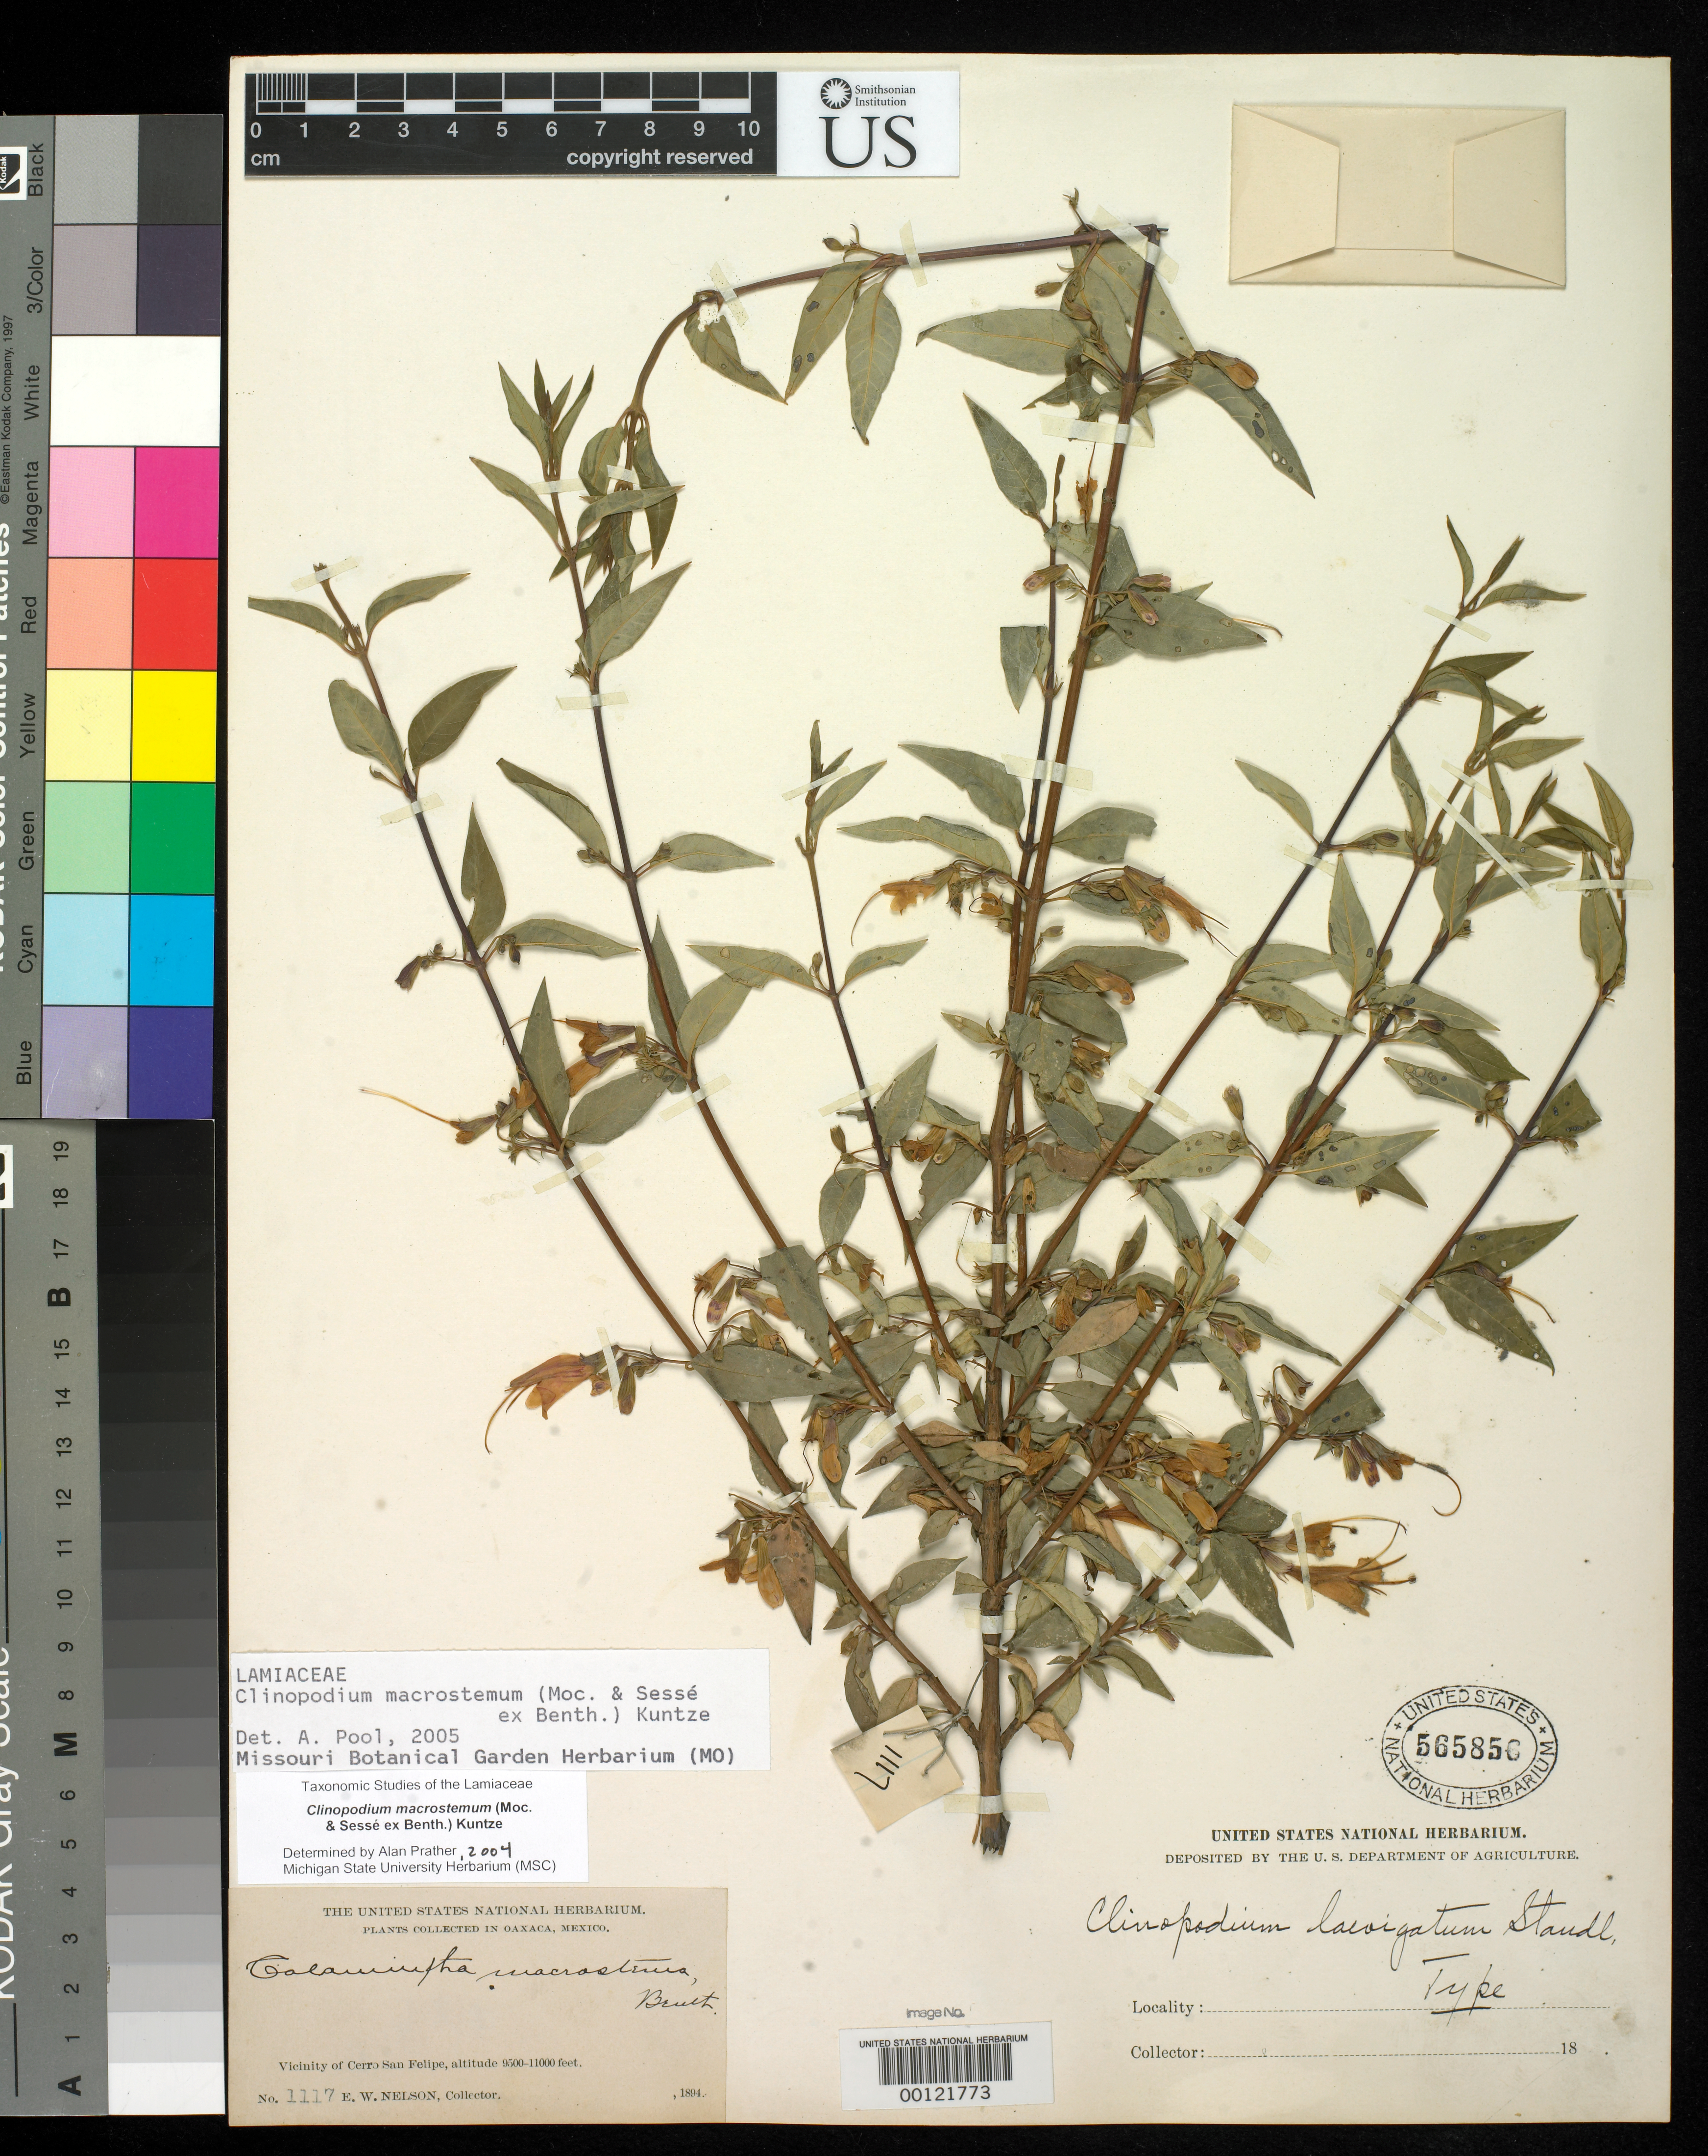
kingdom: Plantae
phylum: Tracheophyta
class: Magnoliopsida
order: Lamiales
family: Lamiaceae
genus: Clinopodium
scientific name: Clinopodium laevigatum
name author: Standl.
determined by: Prather, L. A.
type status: Holotype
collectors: E. W. Nelson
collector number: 1117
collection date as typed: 1894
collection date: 1894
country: Mexico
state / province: Oaxaca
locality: Vicinity of Cerro San Felipe.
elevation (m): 2896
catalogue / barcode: US 565856